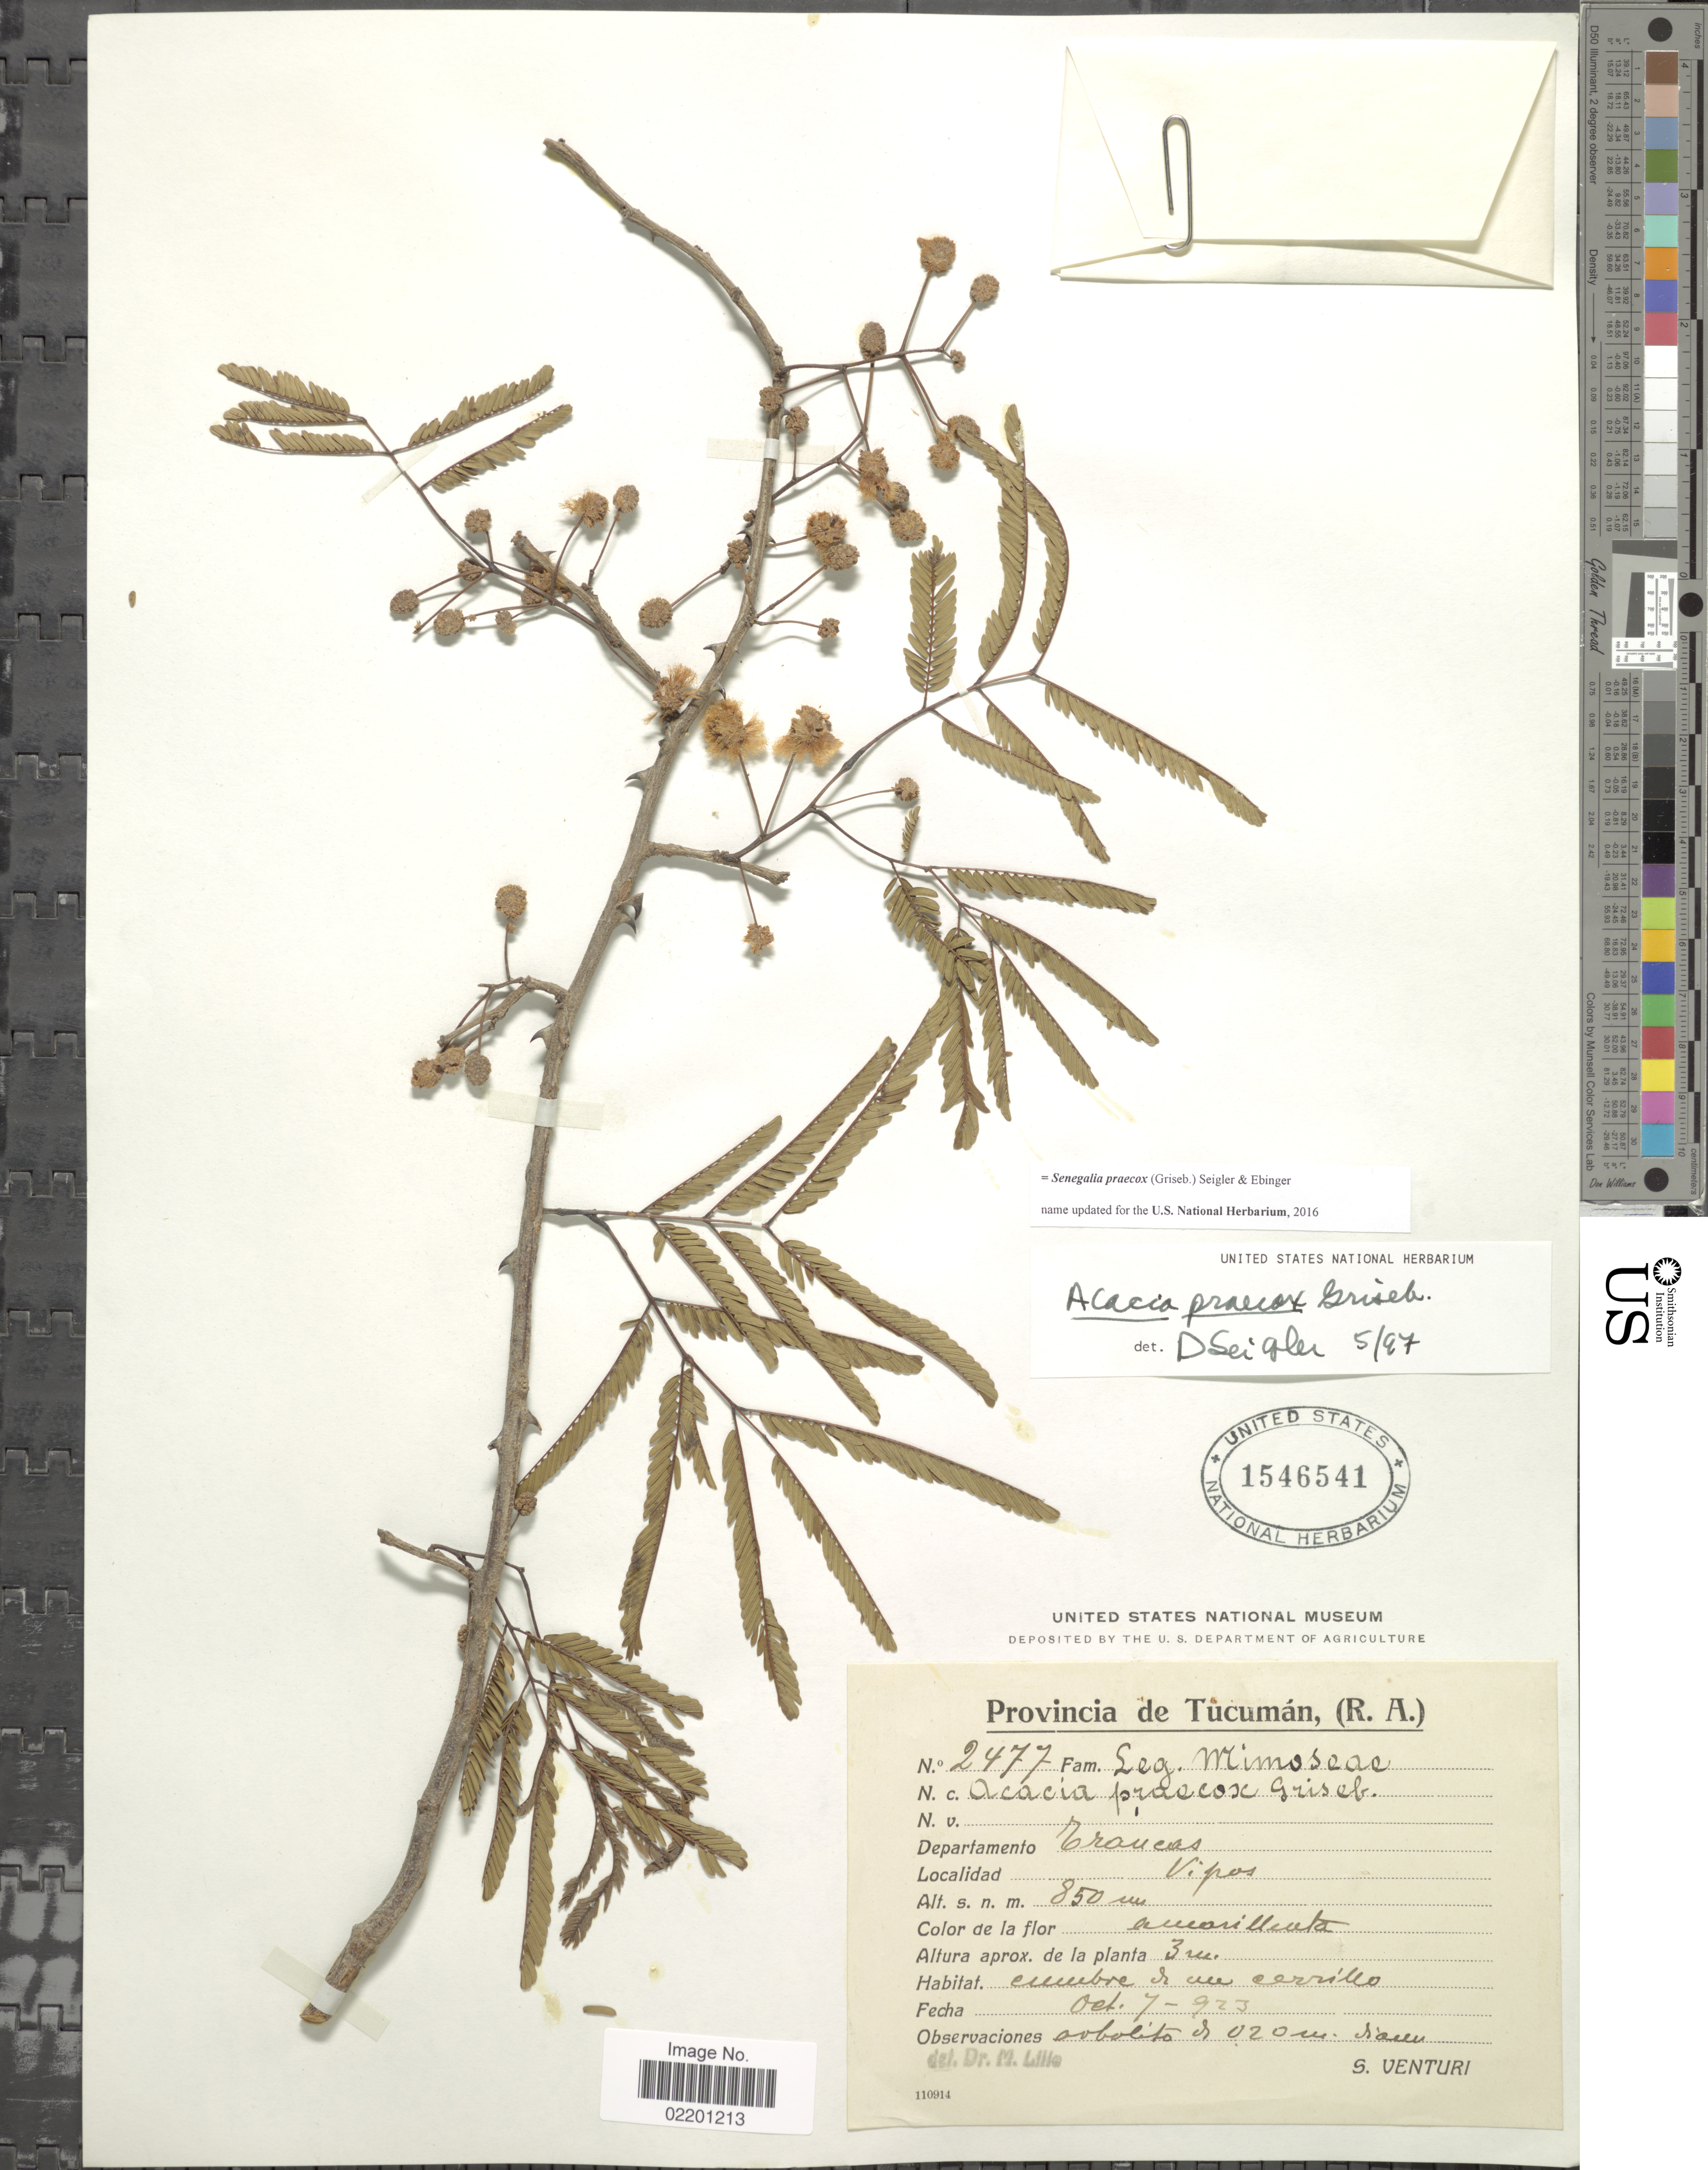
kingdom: Plantae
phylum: Tracheophyta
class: Magnoliopsida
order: Fabales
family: Fabaceae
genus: Senegalia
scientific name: Senegalia praecox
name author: (Griseb.) Seigler & Ebinger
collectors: S. Venturi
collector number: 2477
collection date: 1923-10-07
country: Argentina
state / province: Tucuman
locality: Provincia de Tucuman, (R. A.) Departamento Trancas. Vipos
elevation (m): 850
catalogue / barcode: US 1546541